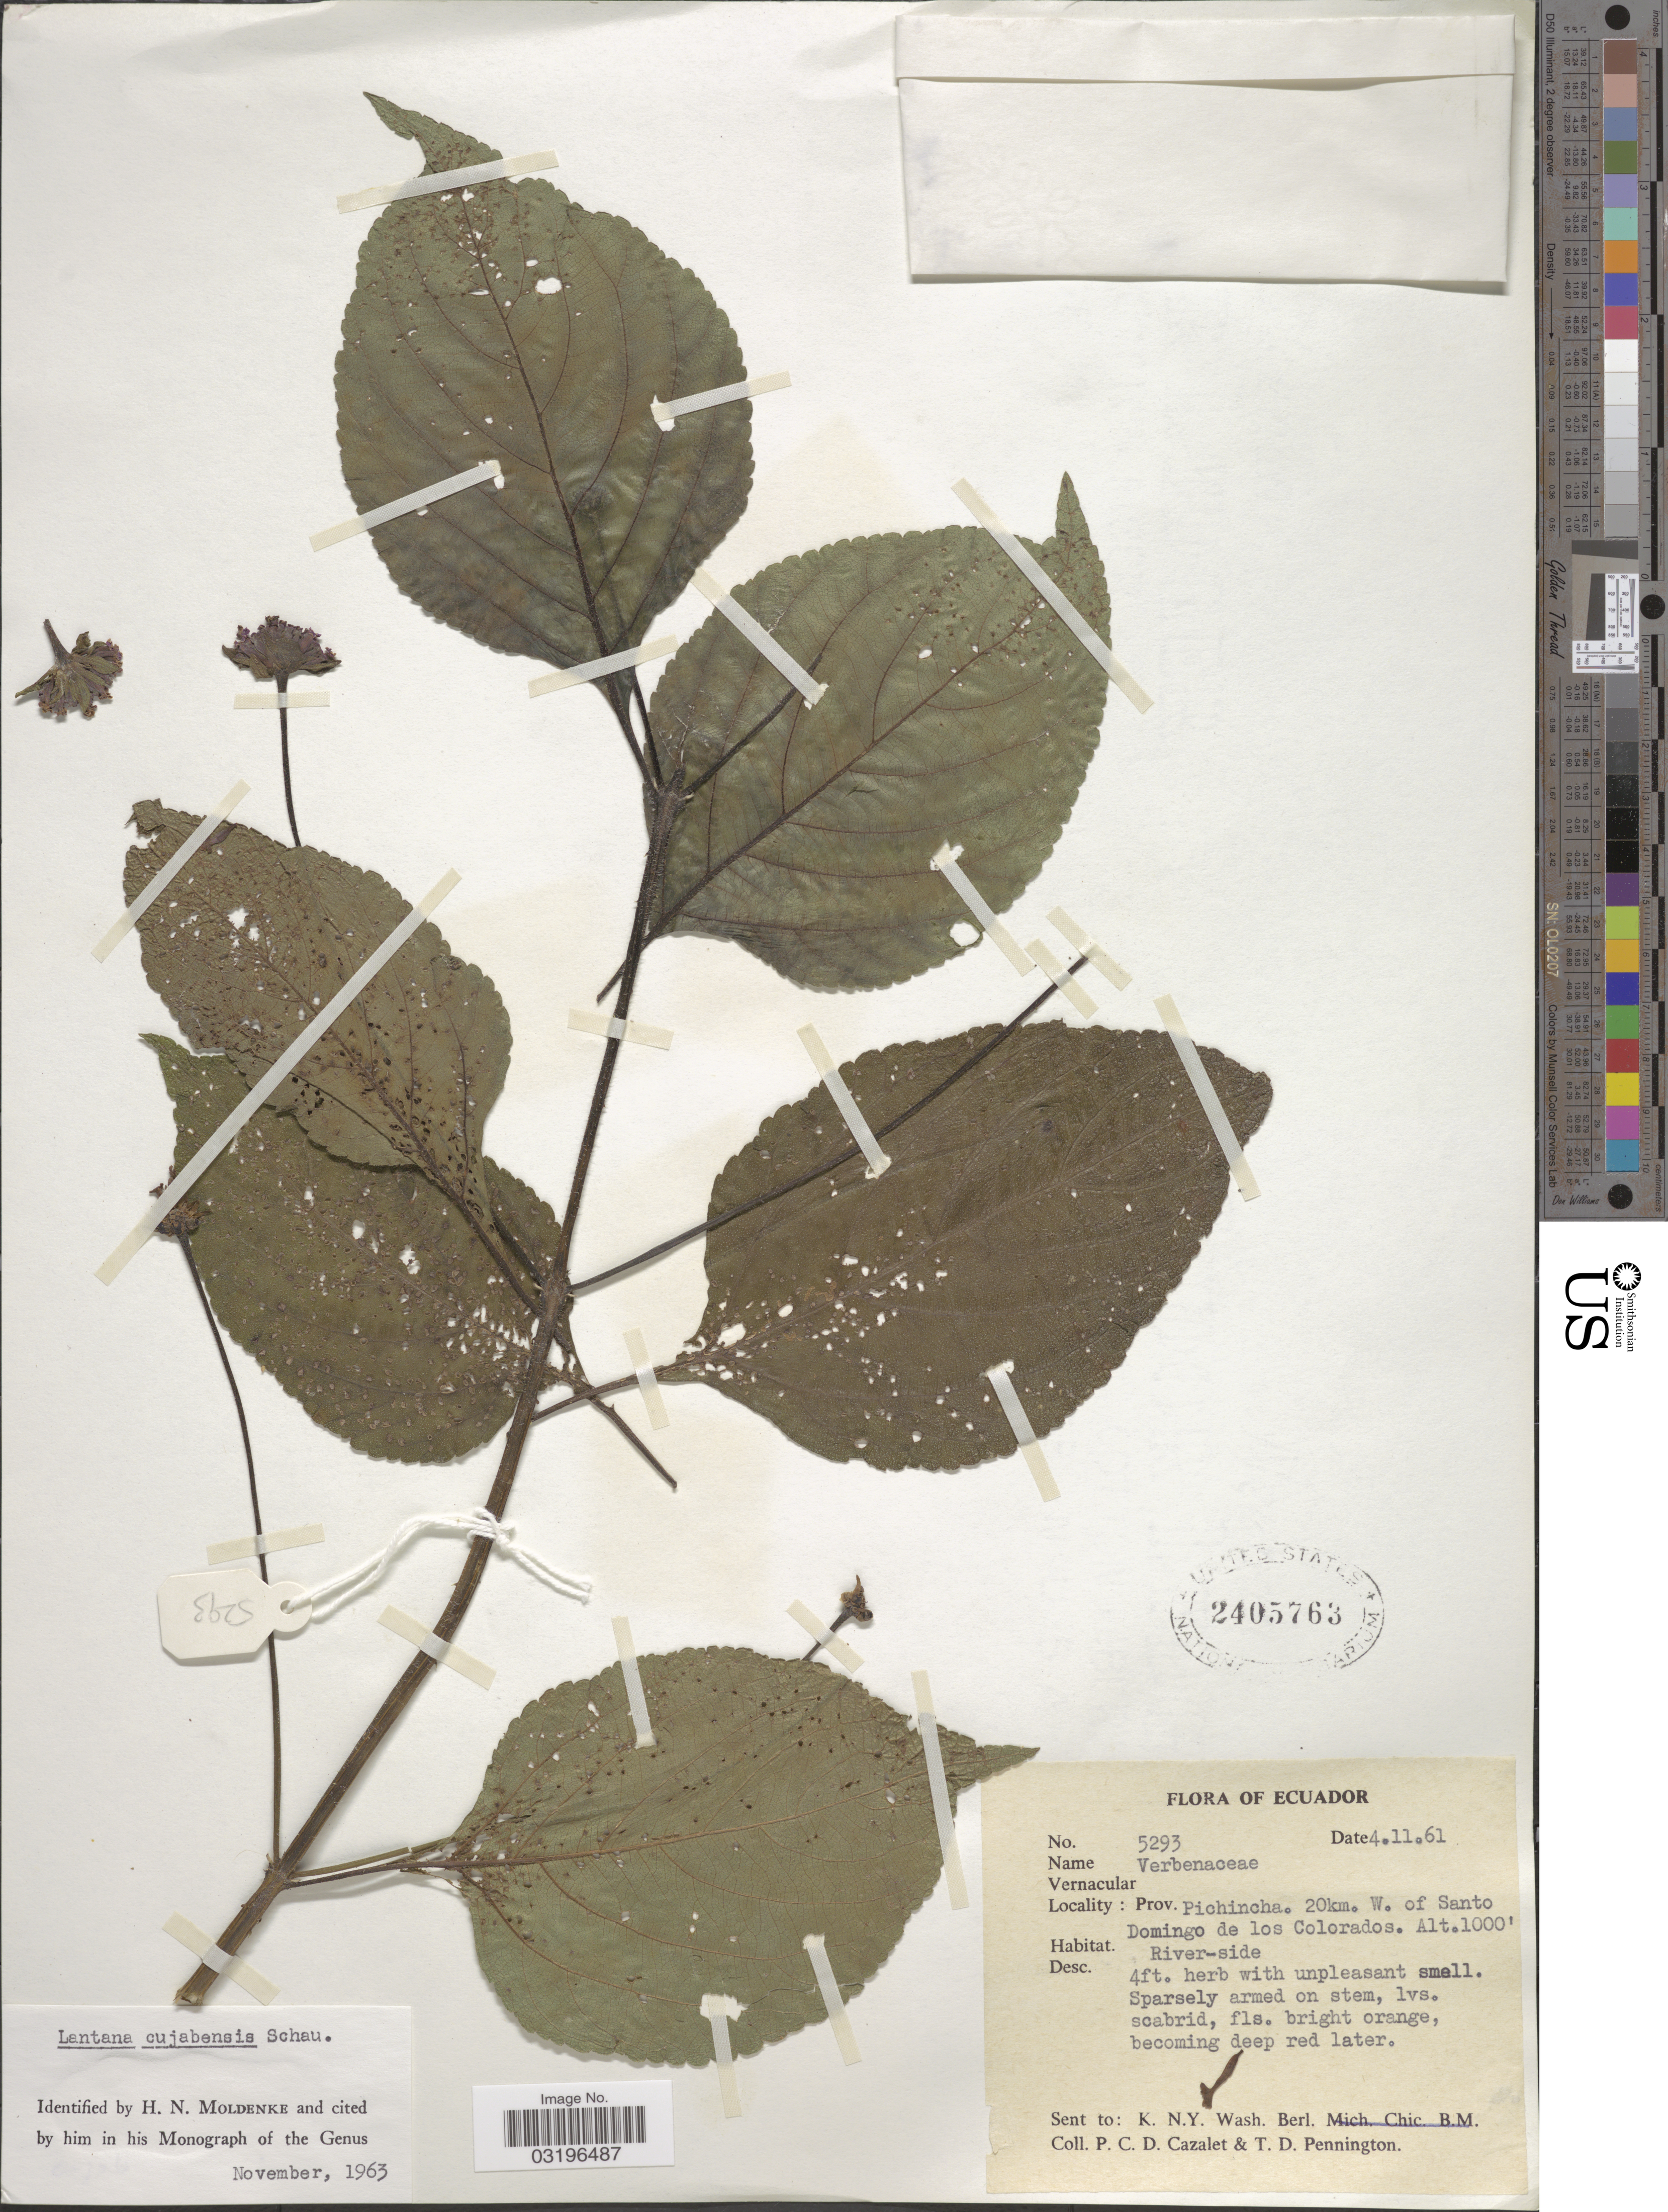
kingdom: Plantae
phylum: Tracheophyta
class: Magnoliopsida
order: Lamiales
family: Verbenaceae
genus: Lantana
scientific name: Lantana cujabensis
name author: Schau.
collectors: P. C. D. Cazalet & T. D. Pennington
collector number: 5293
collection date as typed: Transcribed d/m/y: 4/11/61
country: Ecuador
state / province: Pichincha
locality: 20km. W. of Santo Domingo de Los Colorados.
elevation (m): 305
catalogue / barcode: US 2405763